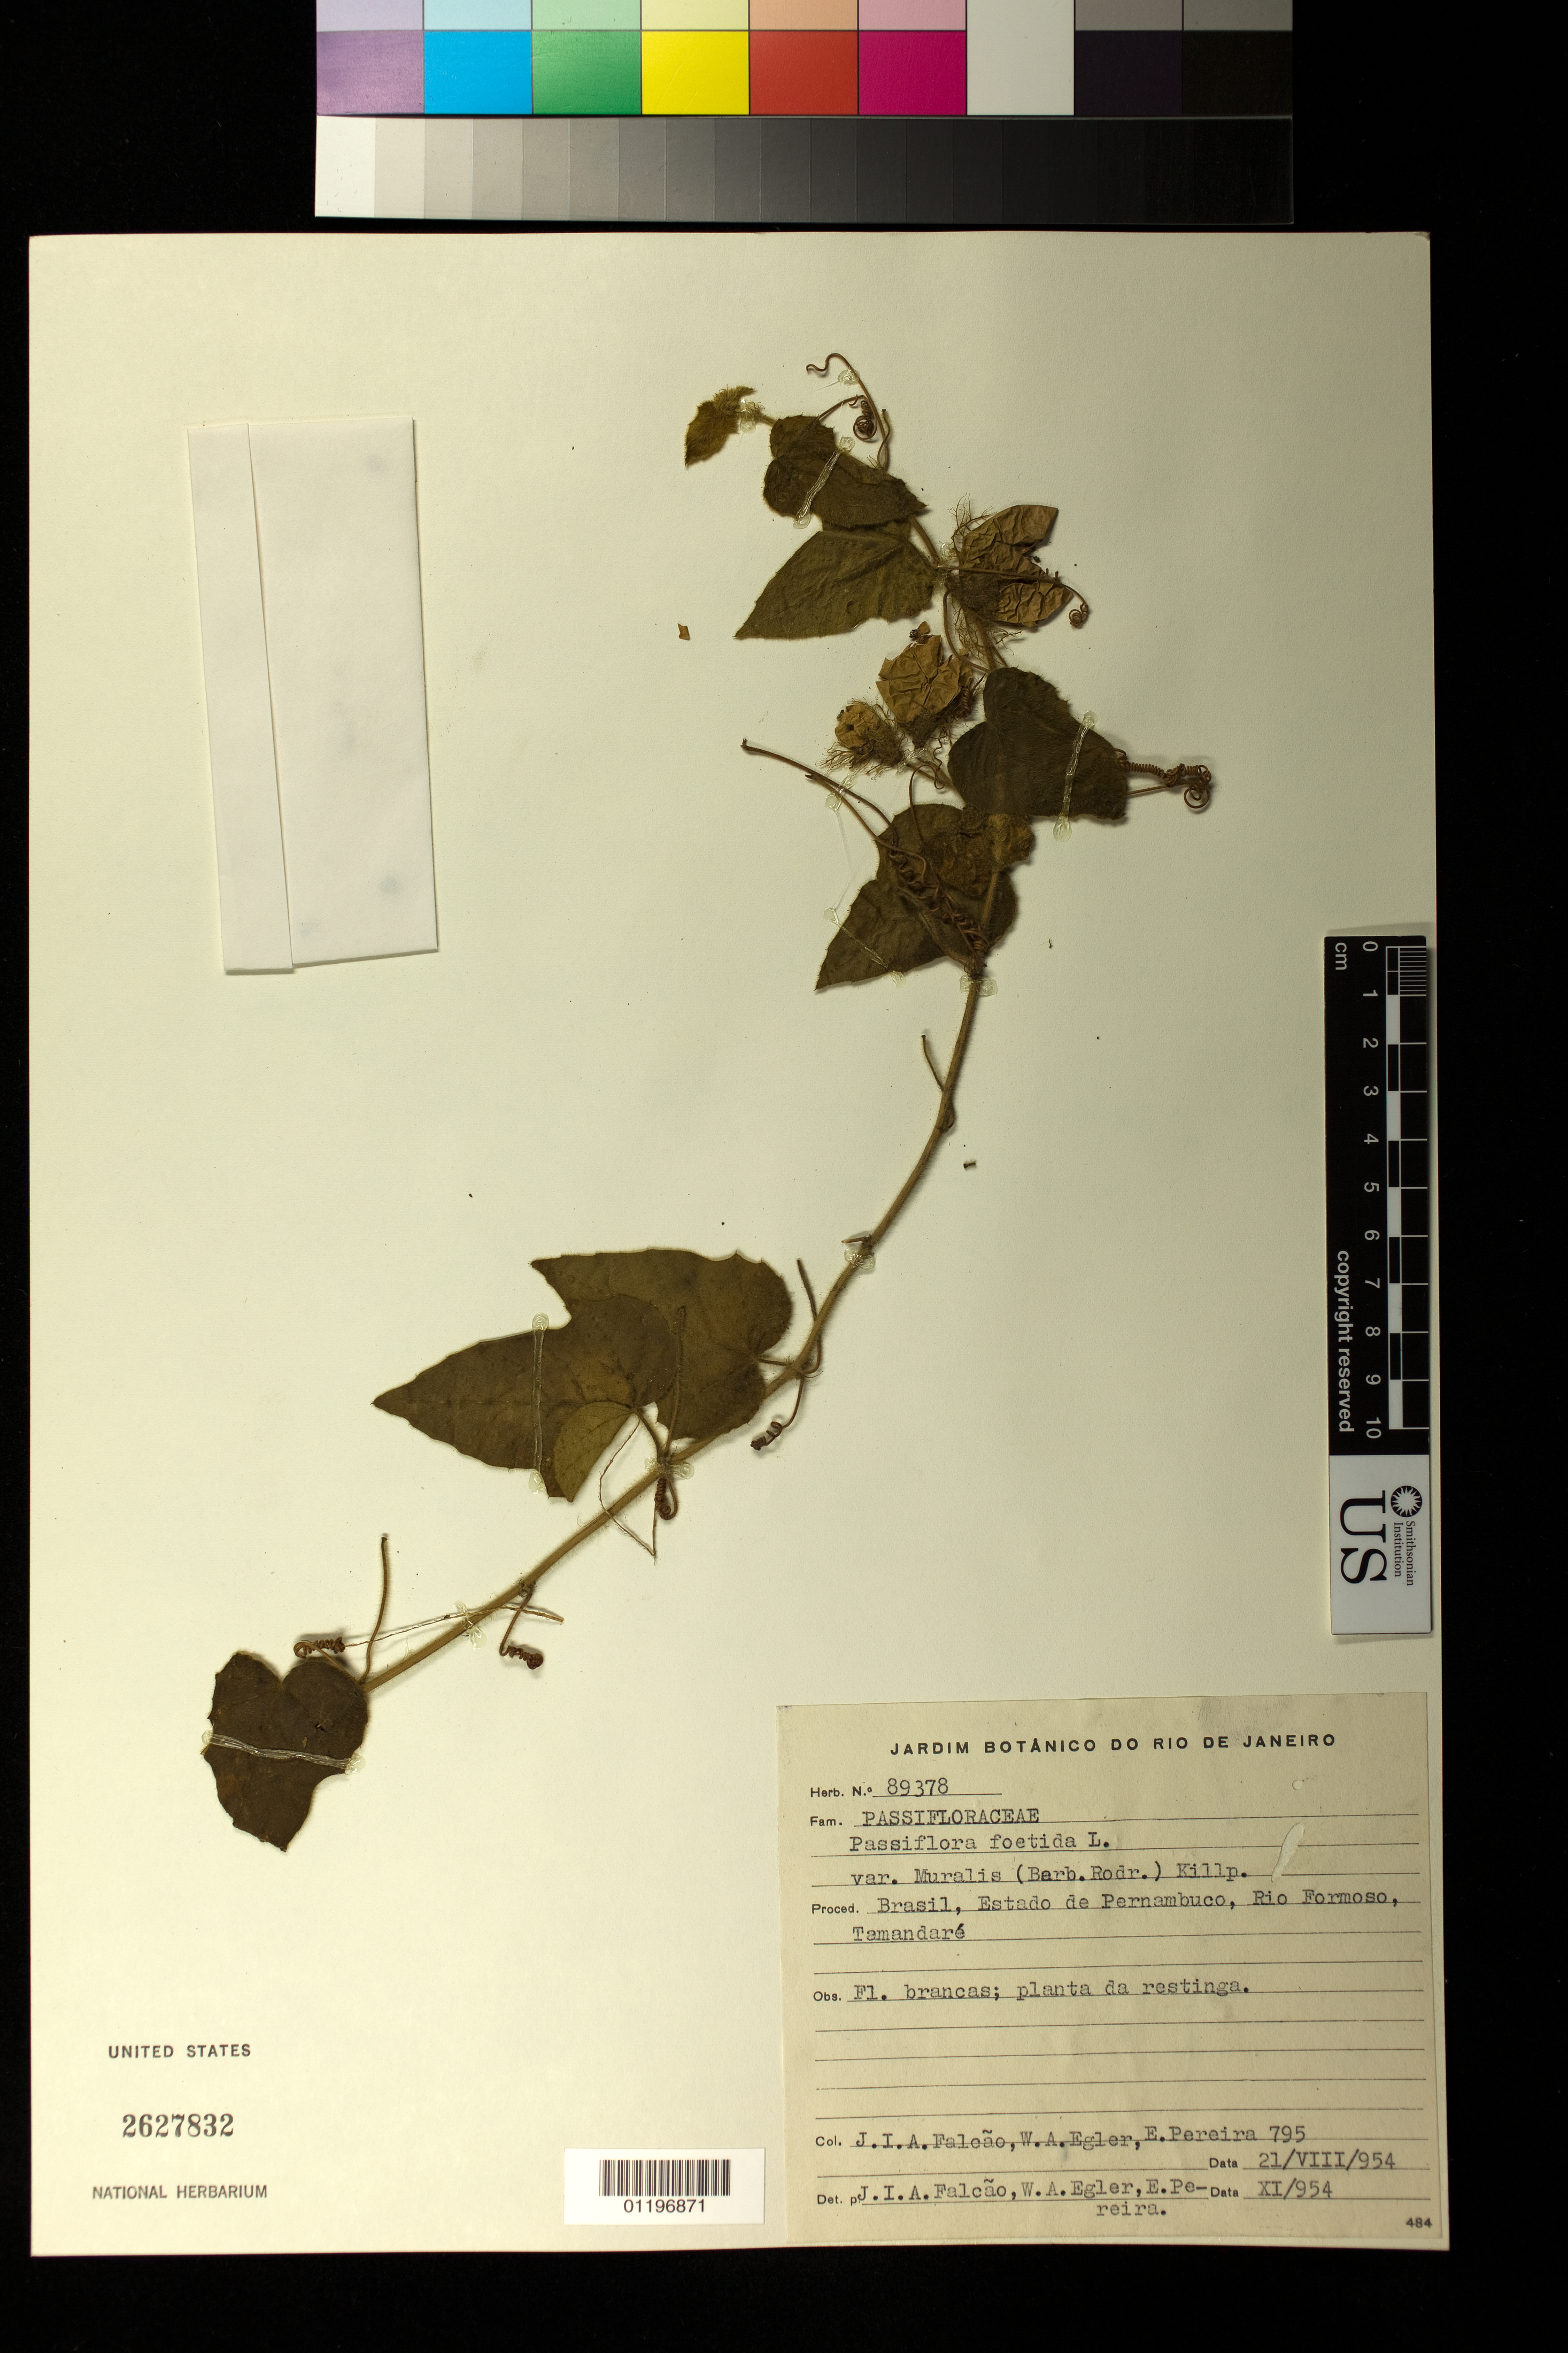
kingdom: Plantae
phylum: Tracheophyta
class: Magnoliopsida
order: Malpighiales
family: Passifloraceae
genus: Passiflora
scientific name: Passiflora foetida var. muralis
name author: (Barb. Rodr.) Killip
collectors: J. Falcao, W. A. Egler & E. Pereira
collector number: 795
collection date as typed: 21 Aug 1954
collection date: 1954-08-21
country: Brazil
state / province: Pernambuco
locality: Rio Formoso, Tamandaré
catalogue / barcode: US 2627832